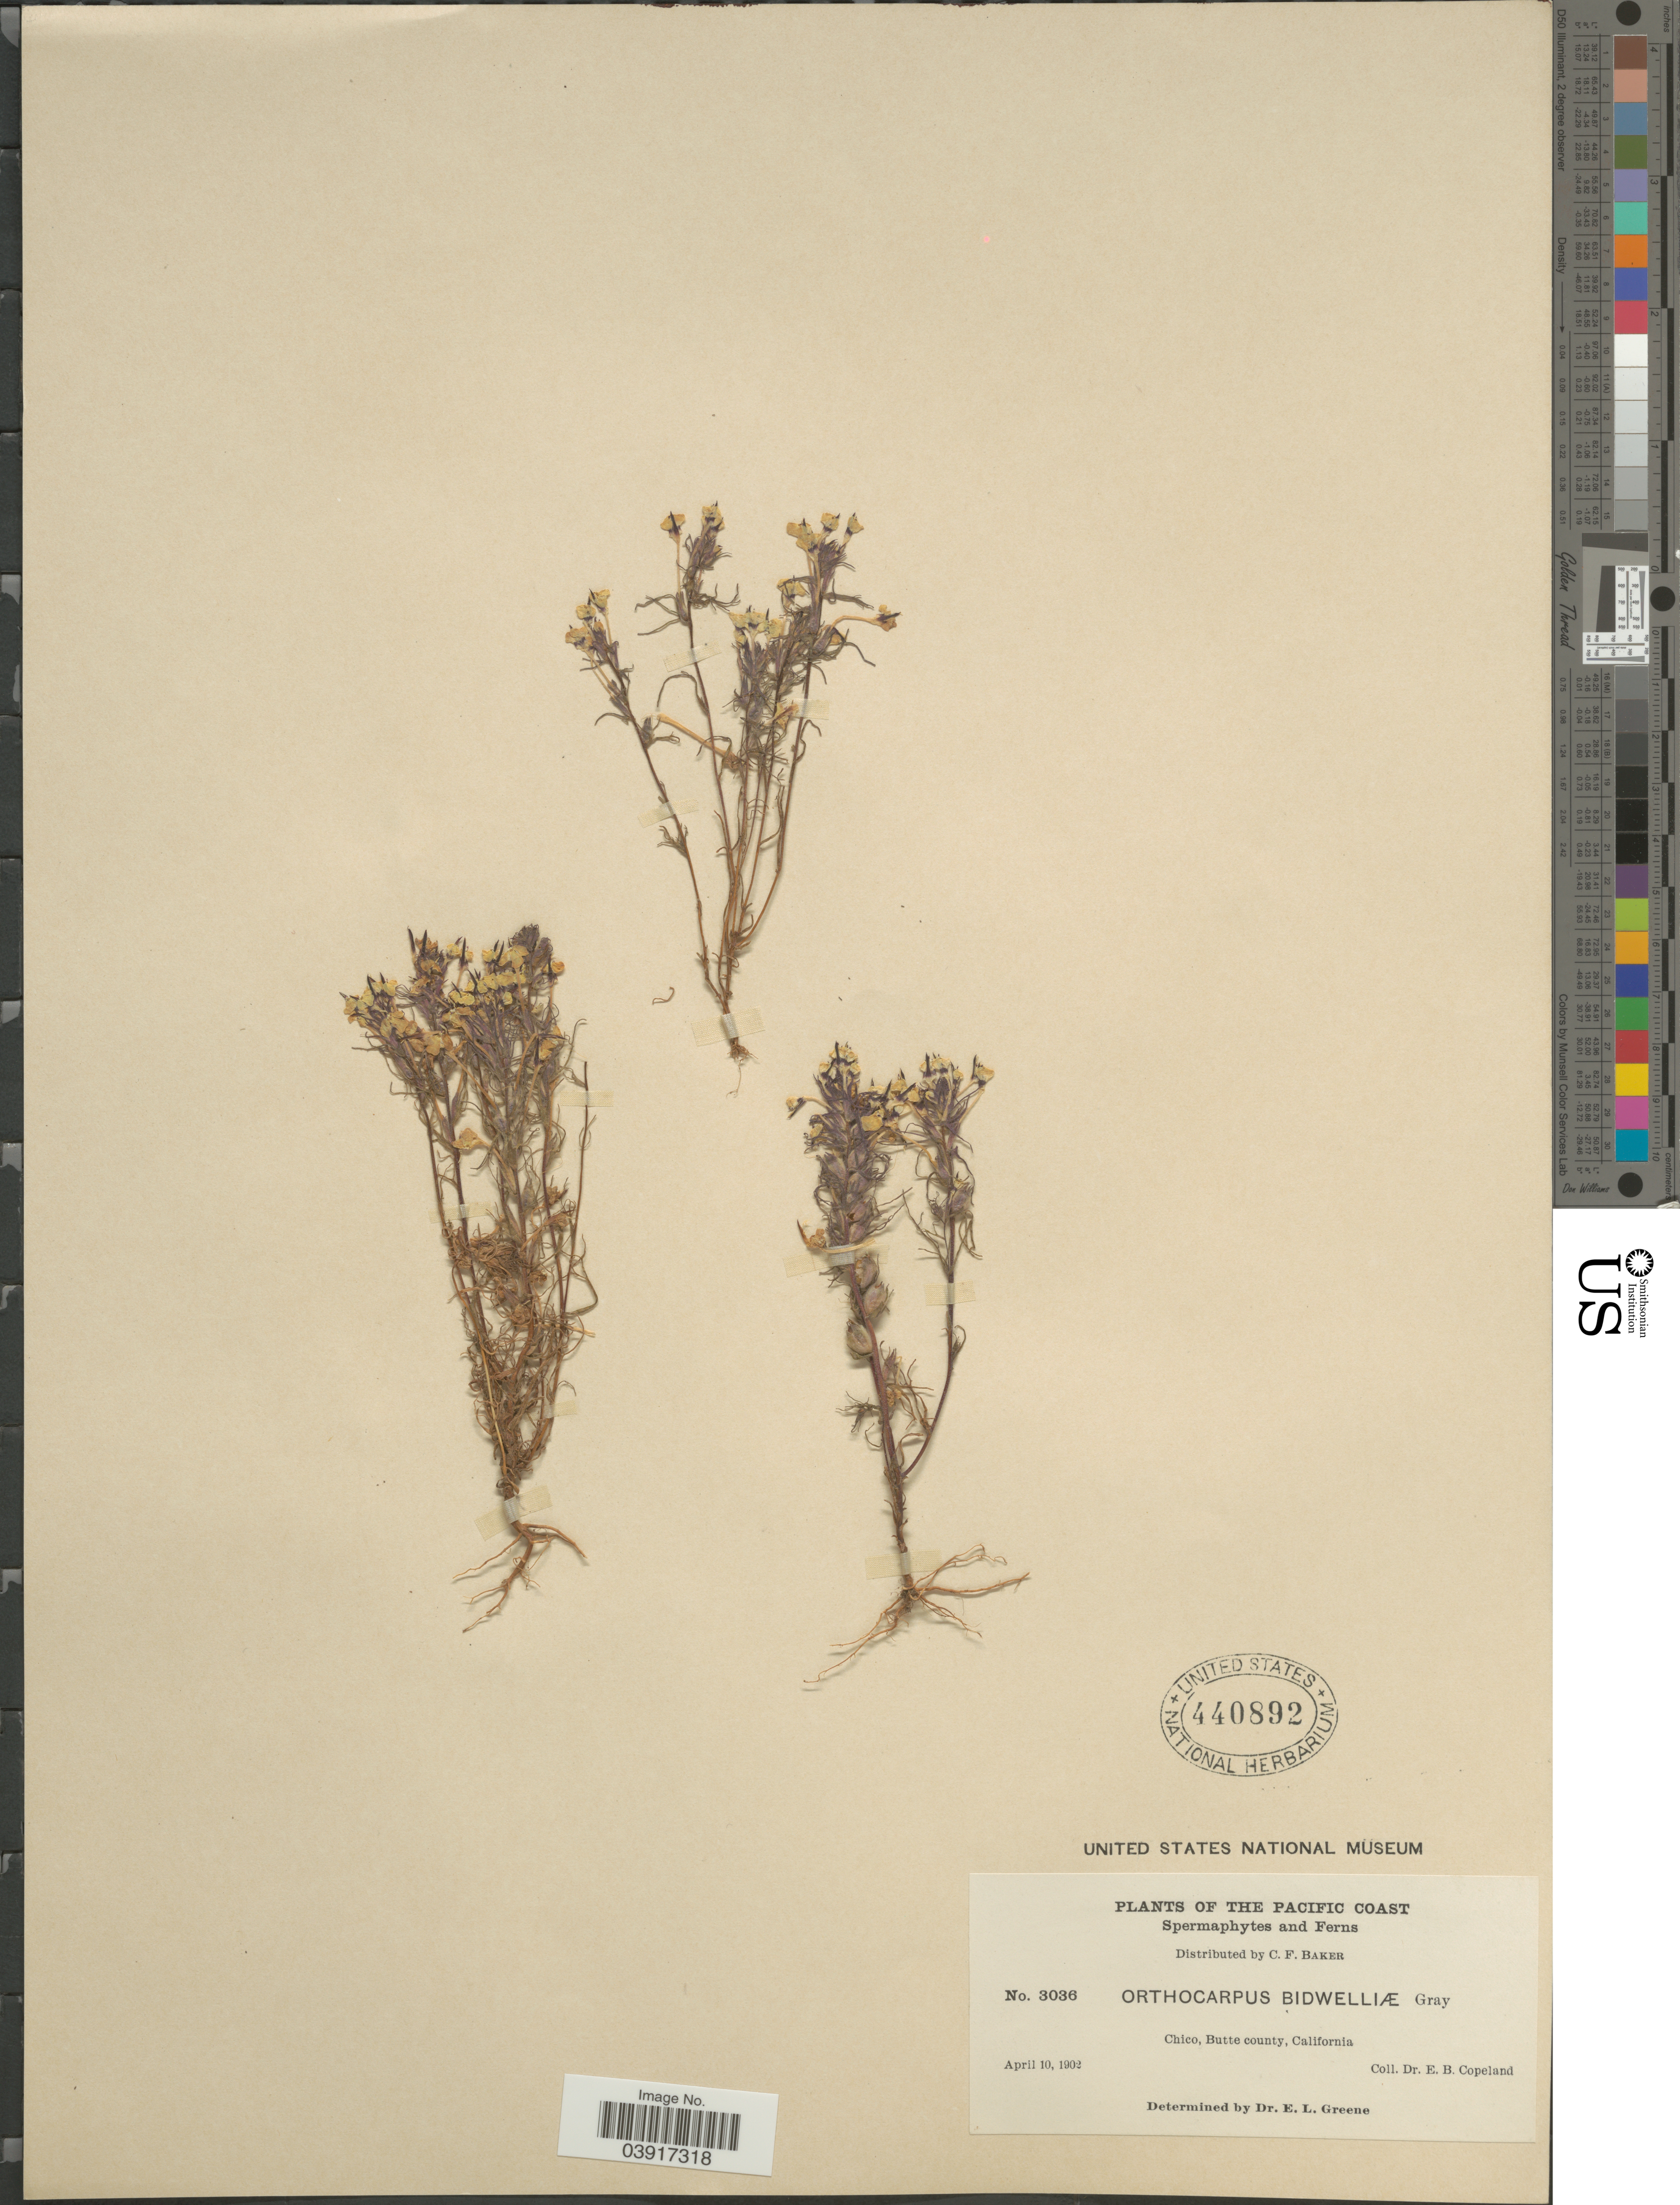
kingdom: Plantae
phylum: Tracheophyta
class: Magnoliopsida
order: Lamiales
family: Orobanchaceae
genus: Orthocarpus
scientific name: Orthocarpus erianthus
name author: Benth.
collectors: E. B. Copeland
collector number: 3036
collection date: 1902-04-10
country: United States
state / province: California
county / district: Butte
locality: Pacific Coast. Chico, Butte county.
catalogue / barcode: US 440892